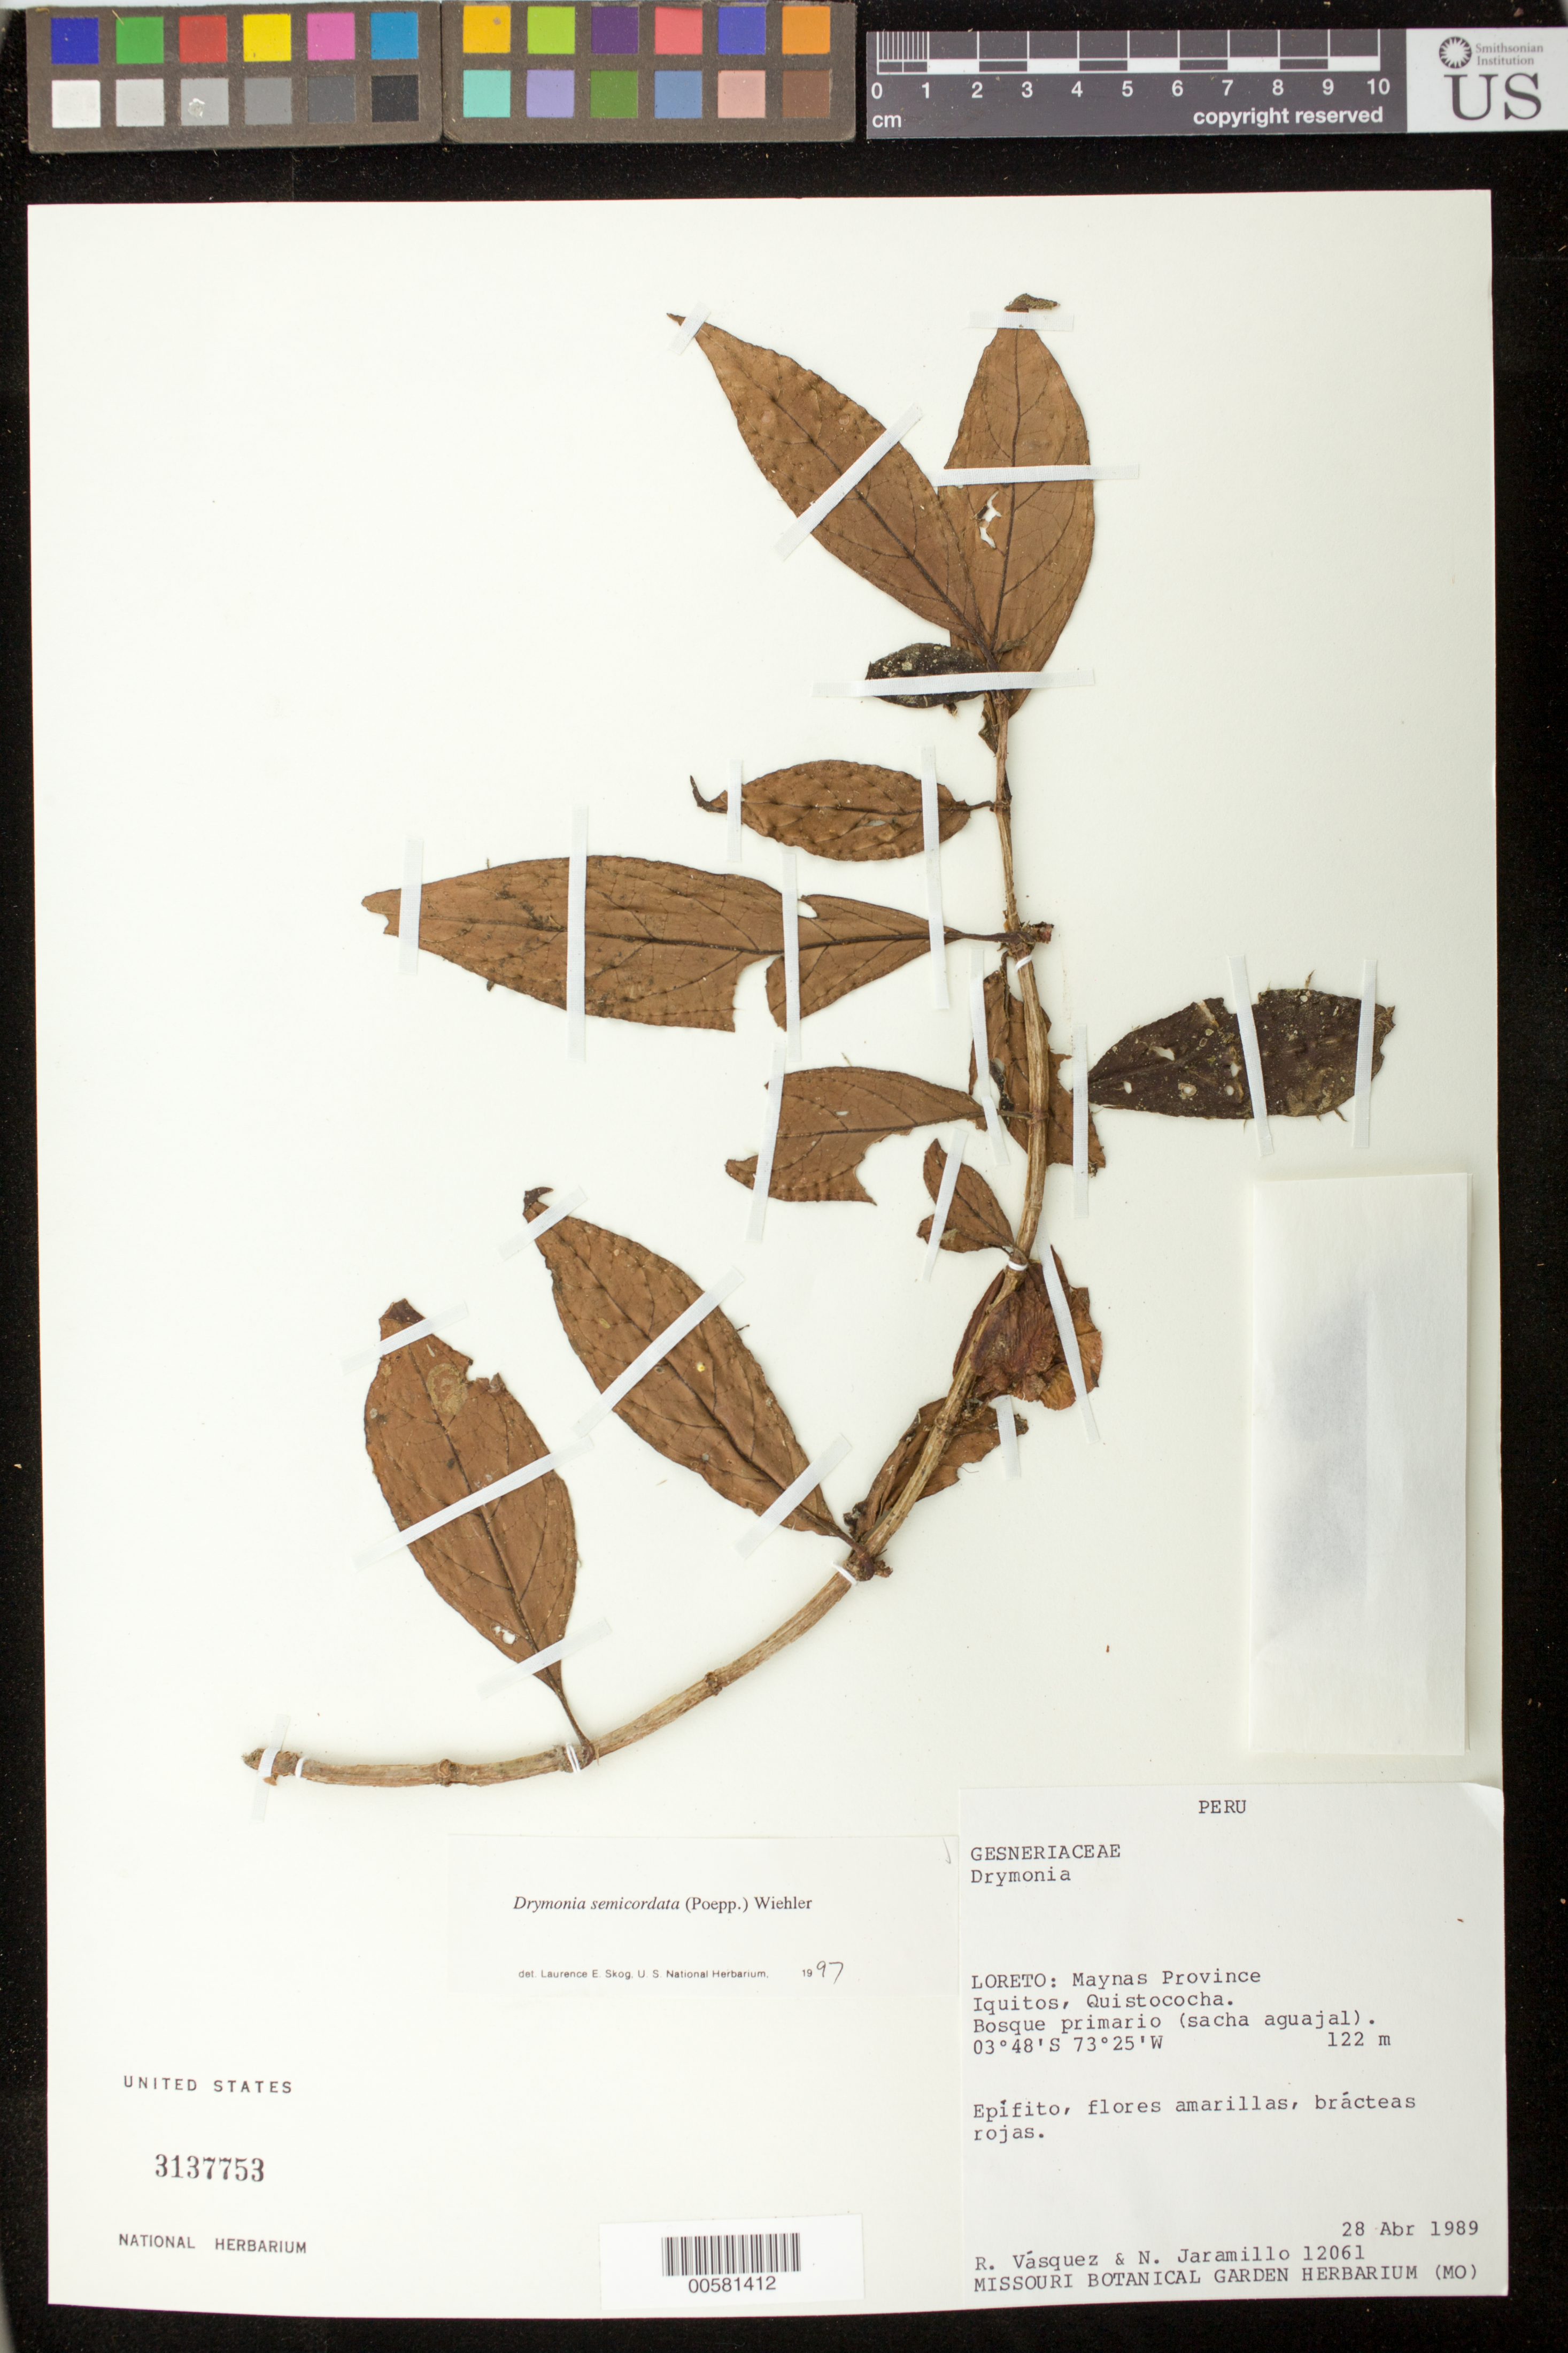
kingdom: Plantae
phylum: Tracheophyta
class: Magnoliopsida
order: Lamiales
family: Gesneriaceae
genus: Drymonia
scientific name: Drymonia semicordata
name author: (Poepp.) Wiehler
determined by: Skog, Laurence E.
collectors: R. Vásquez & N. Jaramillo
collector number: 12061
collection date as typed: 28 Apr 1989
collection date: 1989-04-28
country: Peru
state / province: Loreto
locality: Prov. Maynas; Iquitos, Quistococha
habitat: Bosque primario (sacha aguajal)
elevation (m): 122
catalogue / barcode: US 3137753